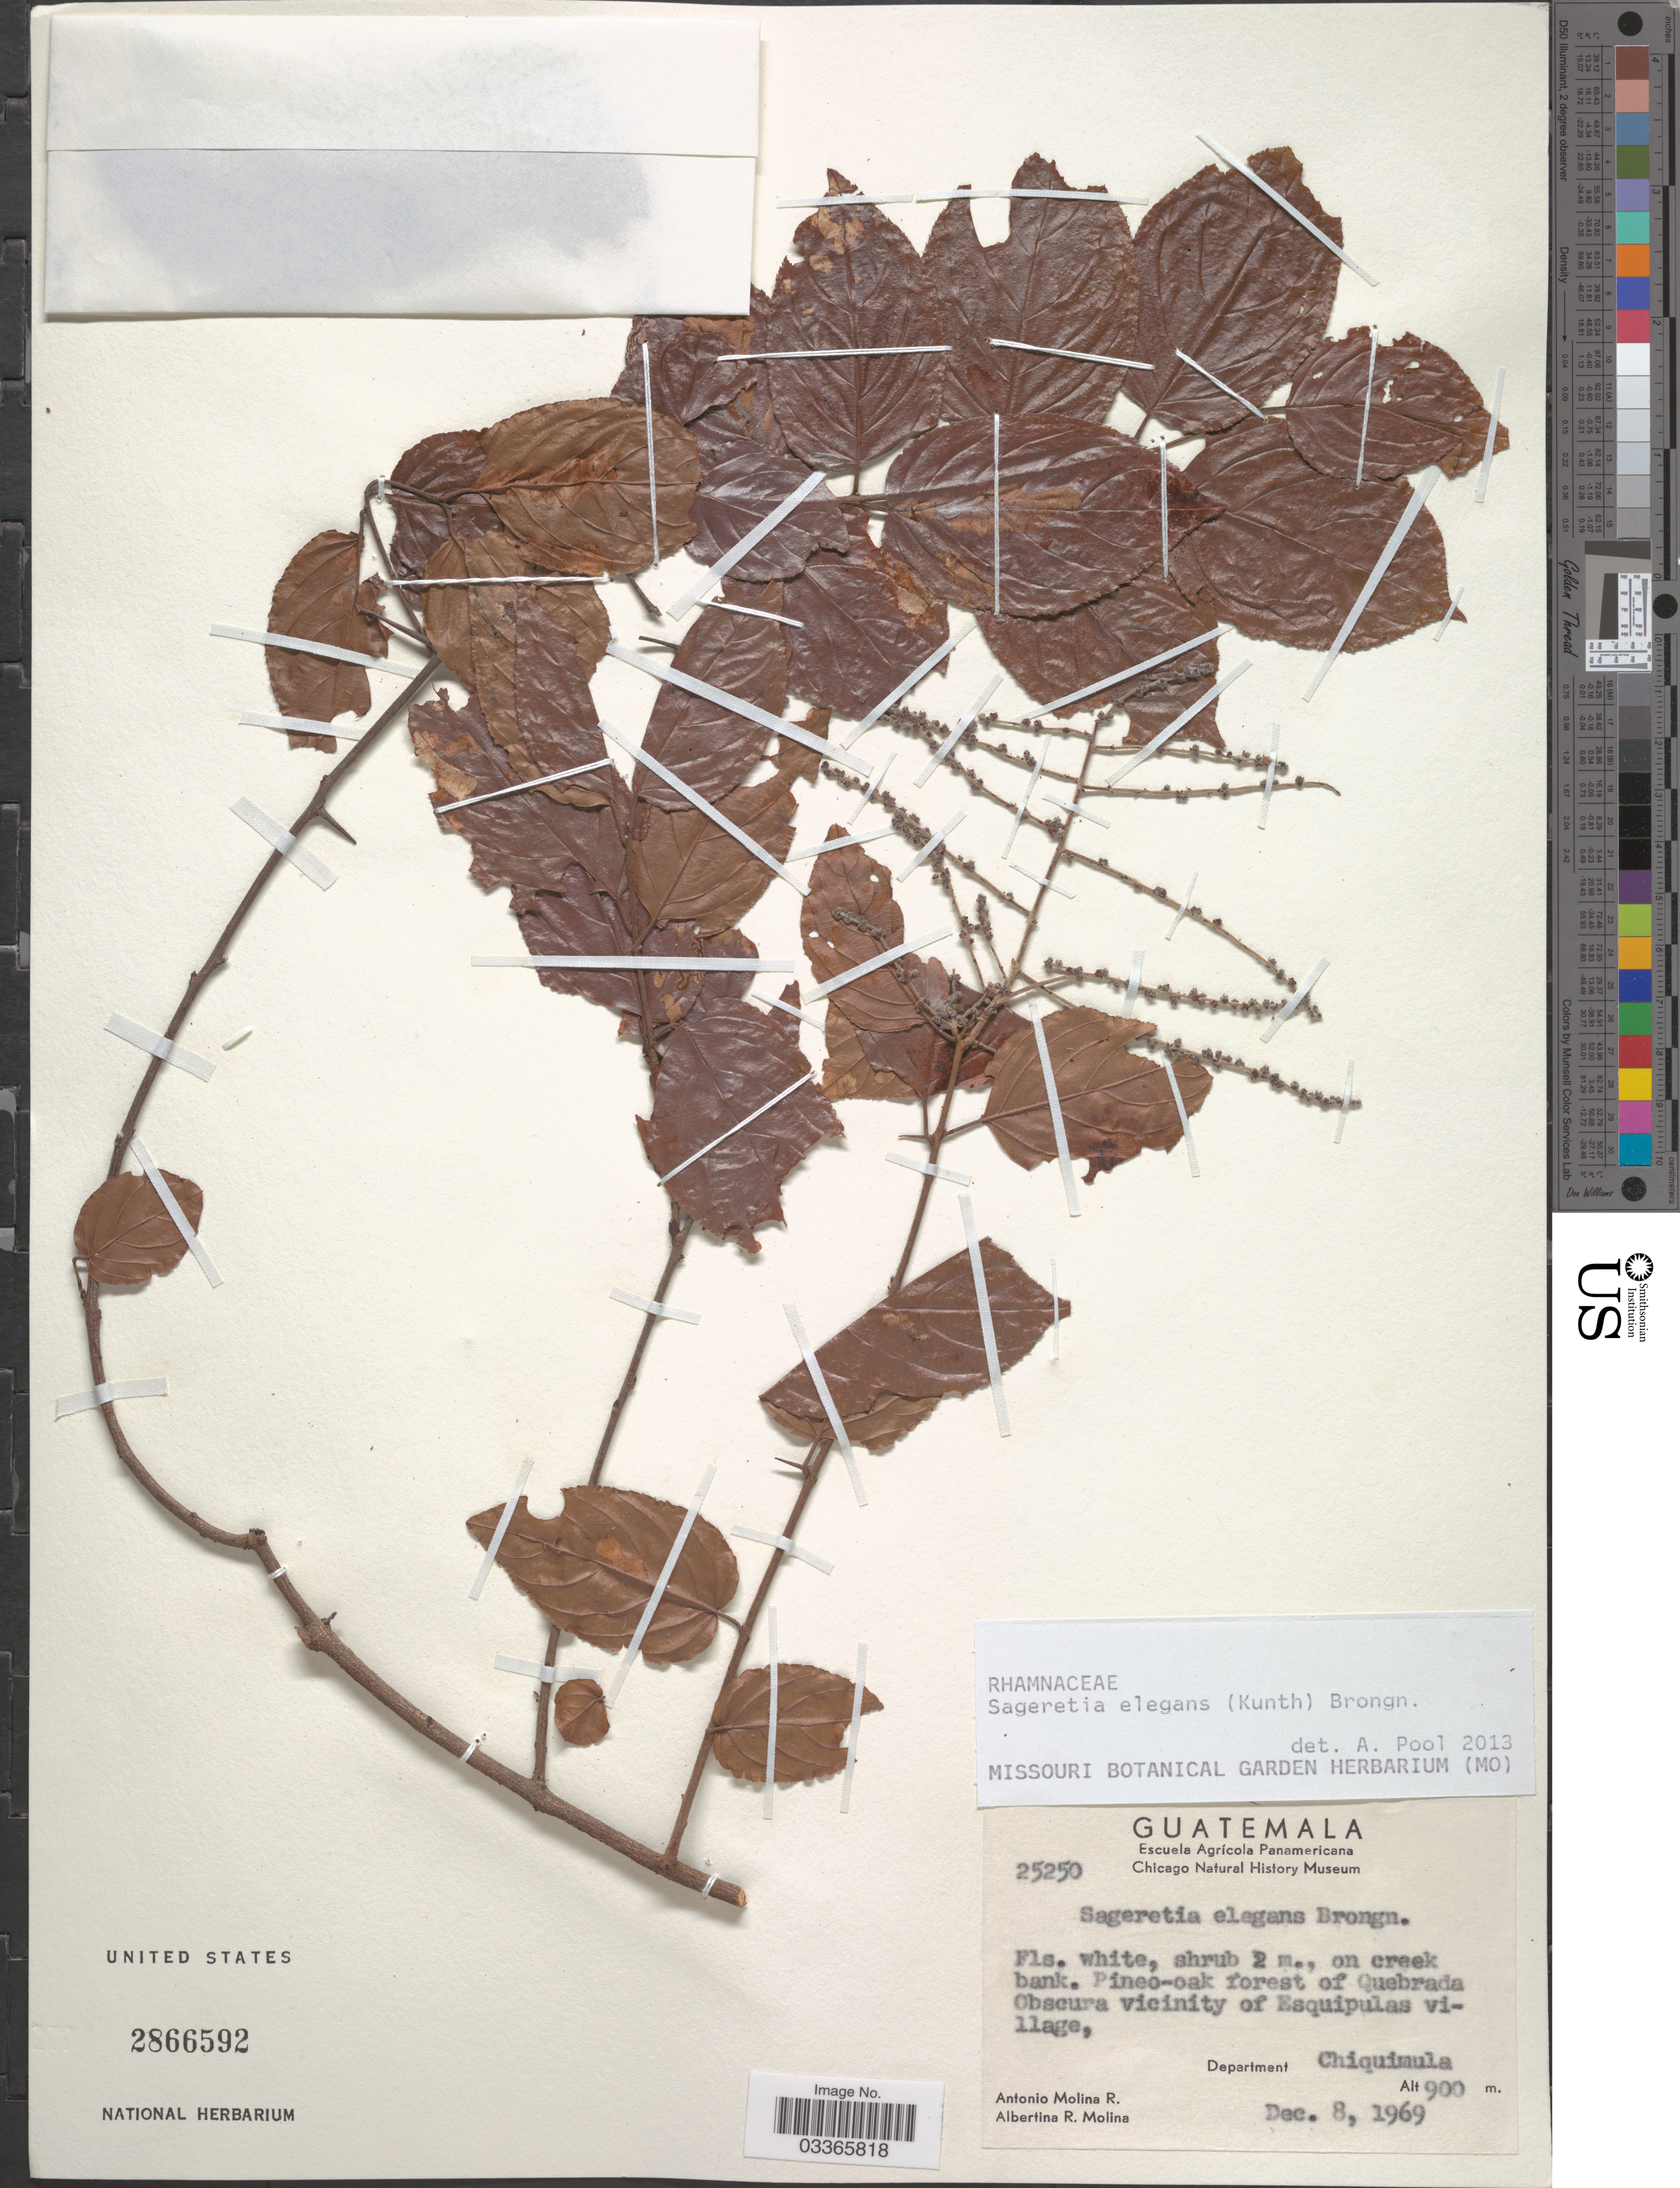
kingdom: Plantae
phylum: Tracheophyta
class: Magnoliopsida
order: Rosales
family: Rhamnaceae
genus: Sageretia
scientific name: Sageretia elegans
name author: (Kunth) Brongn.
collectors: A. Molina R. & A. R. Molina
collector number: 25250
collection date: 1969-12-08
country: Guatemala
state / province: Chiquimula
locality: Quebrada Obscura vicinity of Esquipulas village, Department Chiquimula.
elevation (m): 900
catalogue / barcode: US 2866592